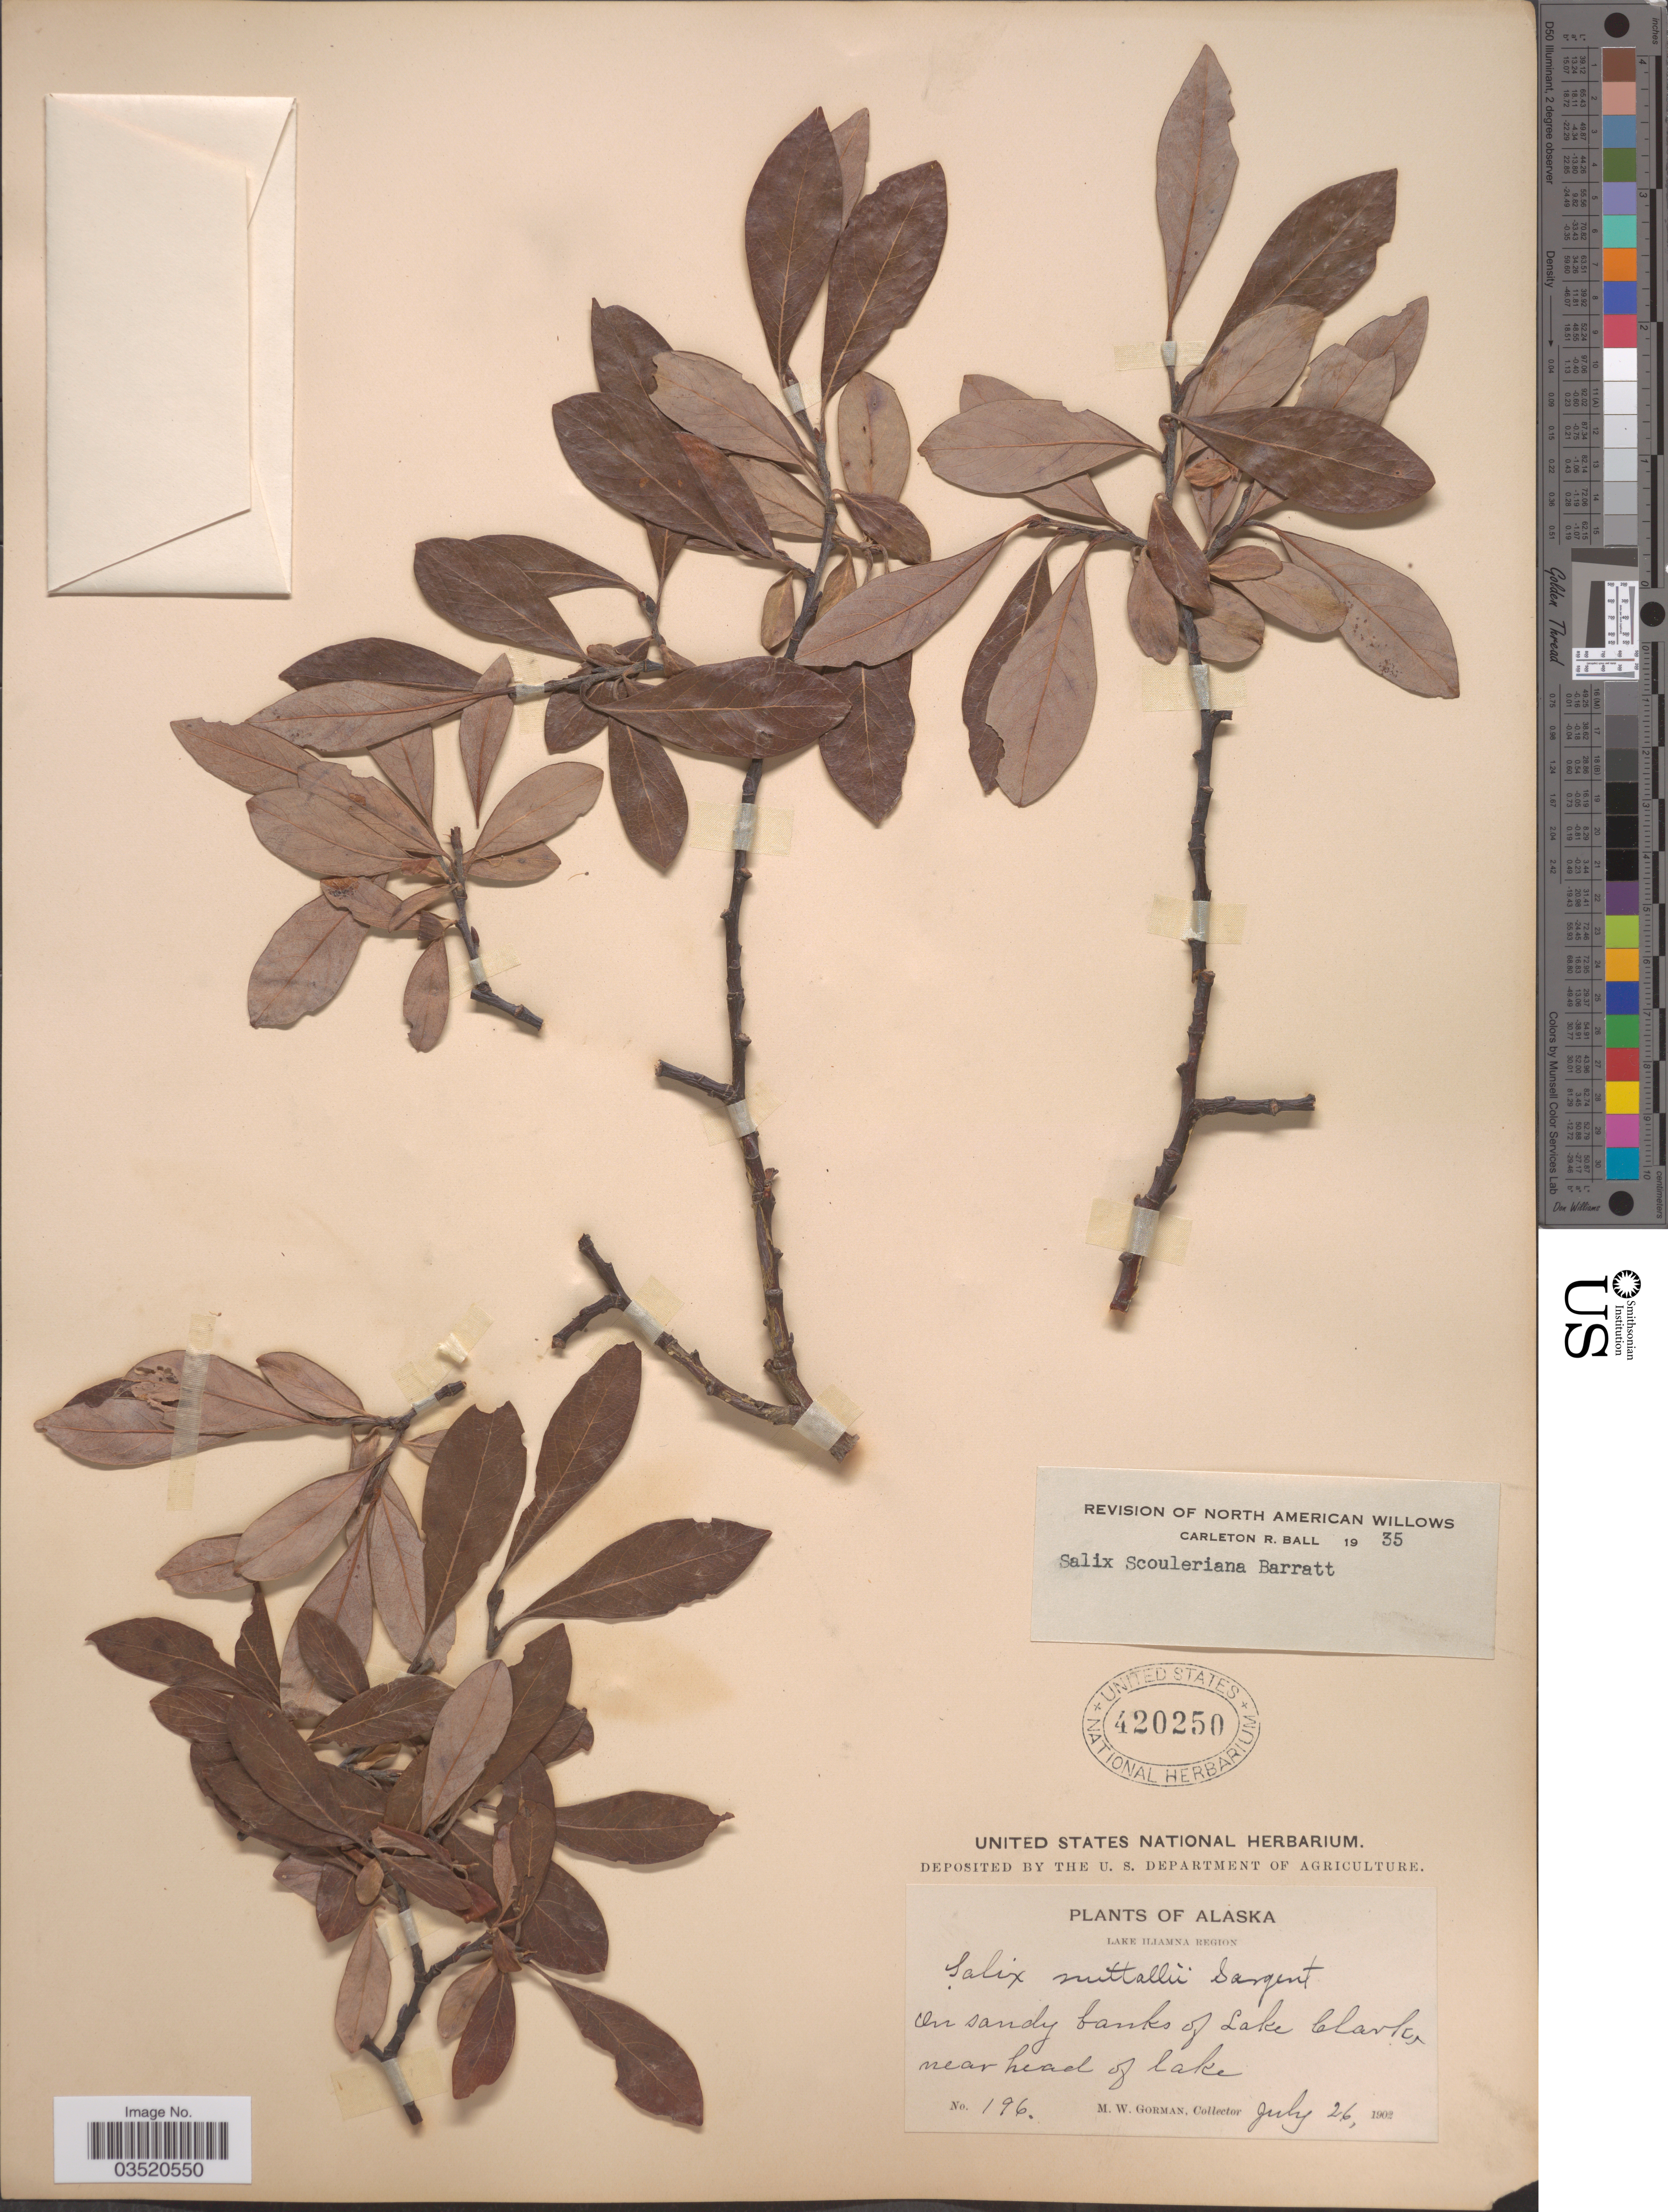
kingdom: Plantae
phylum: Tracheophyta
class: Magnoliopsida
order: Malpighiales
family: Salicaceae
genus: Salix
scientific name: Salix scouleriana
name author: Barratt ex Hook.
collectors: M. W. Gorman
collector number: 196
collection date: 1902-07-26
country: United States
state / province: Alaska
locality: Lake Iliamna Region. Banks of Lake Clark, near head of lake.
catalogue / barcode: US 420250